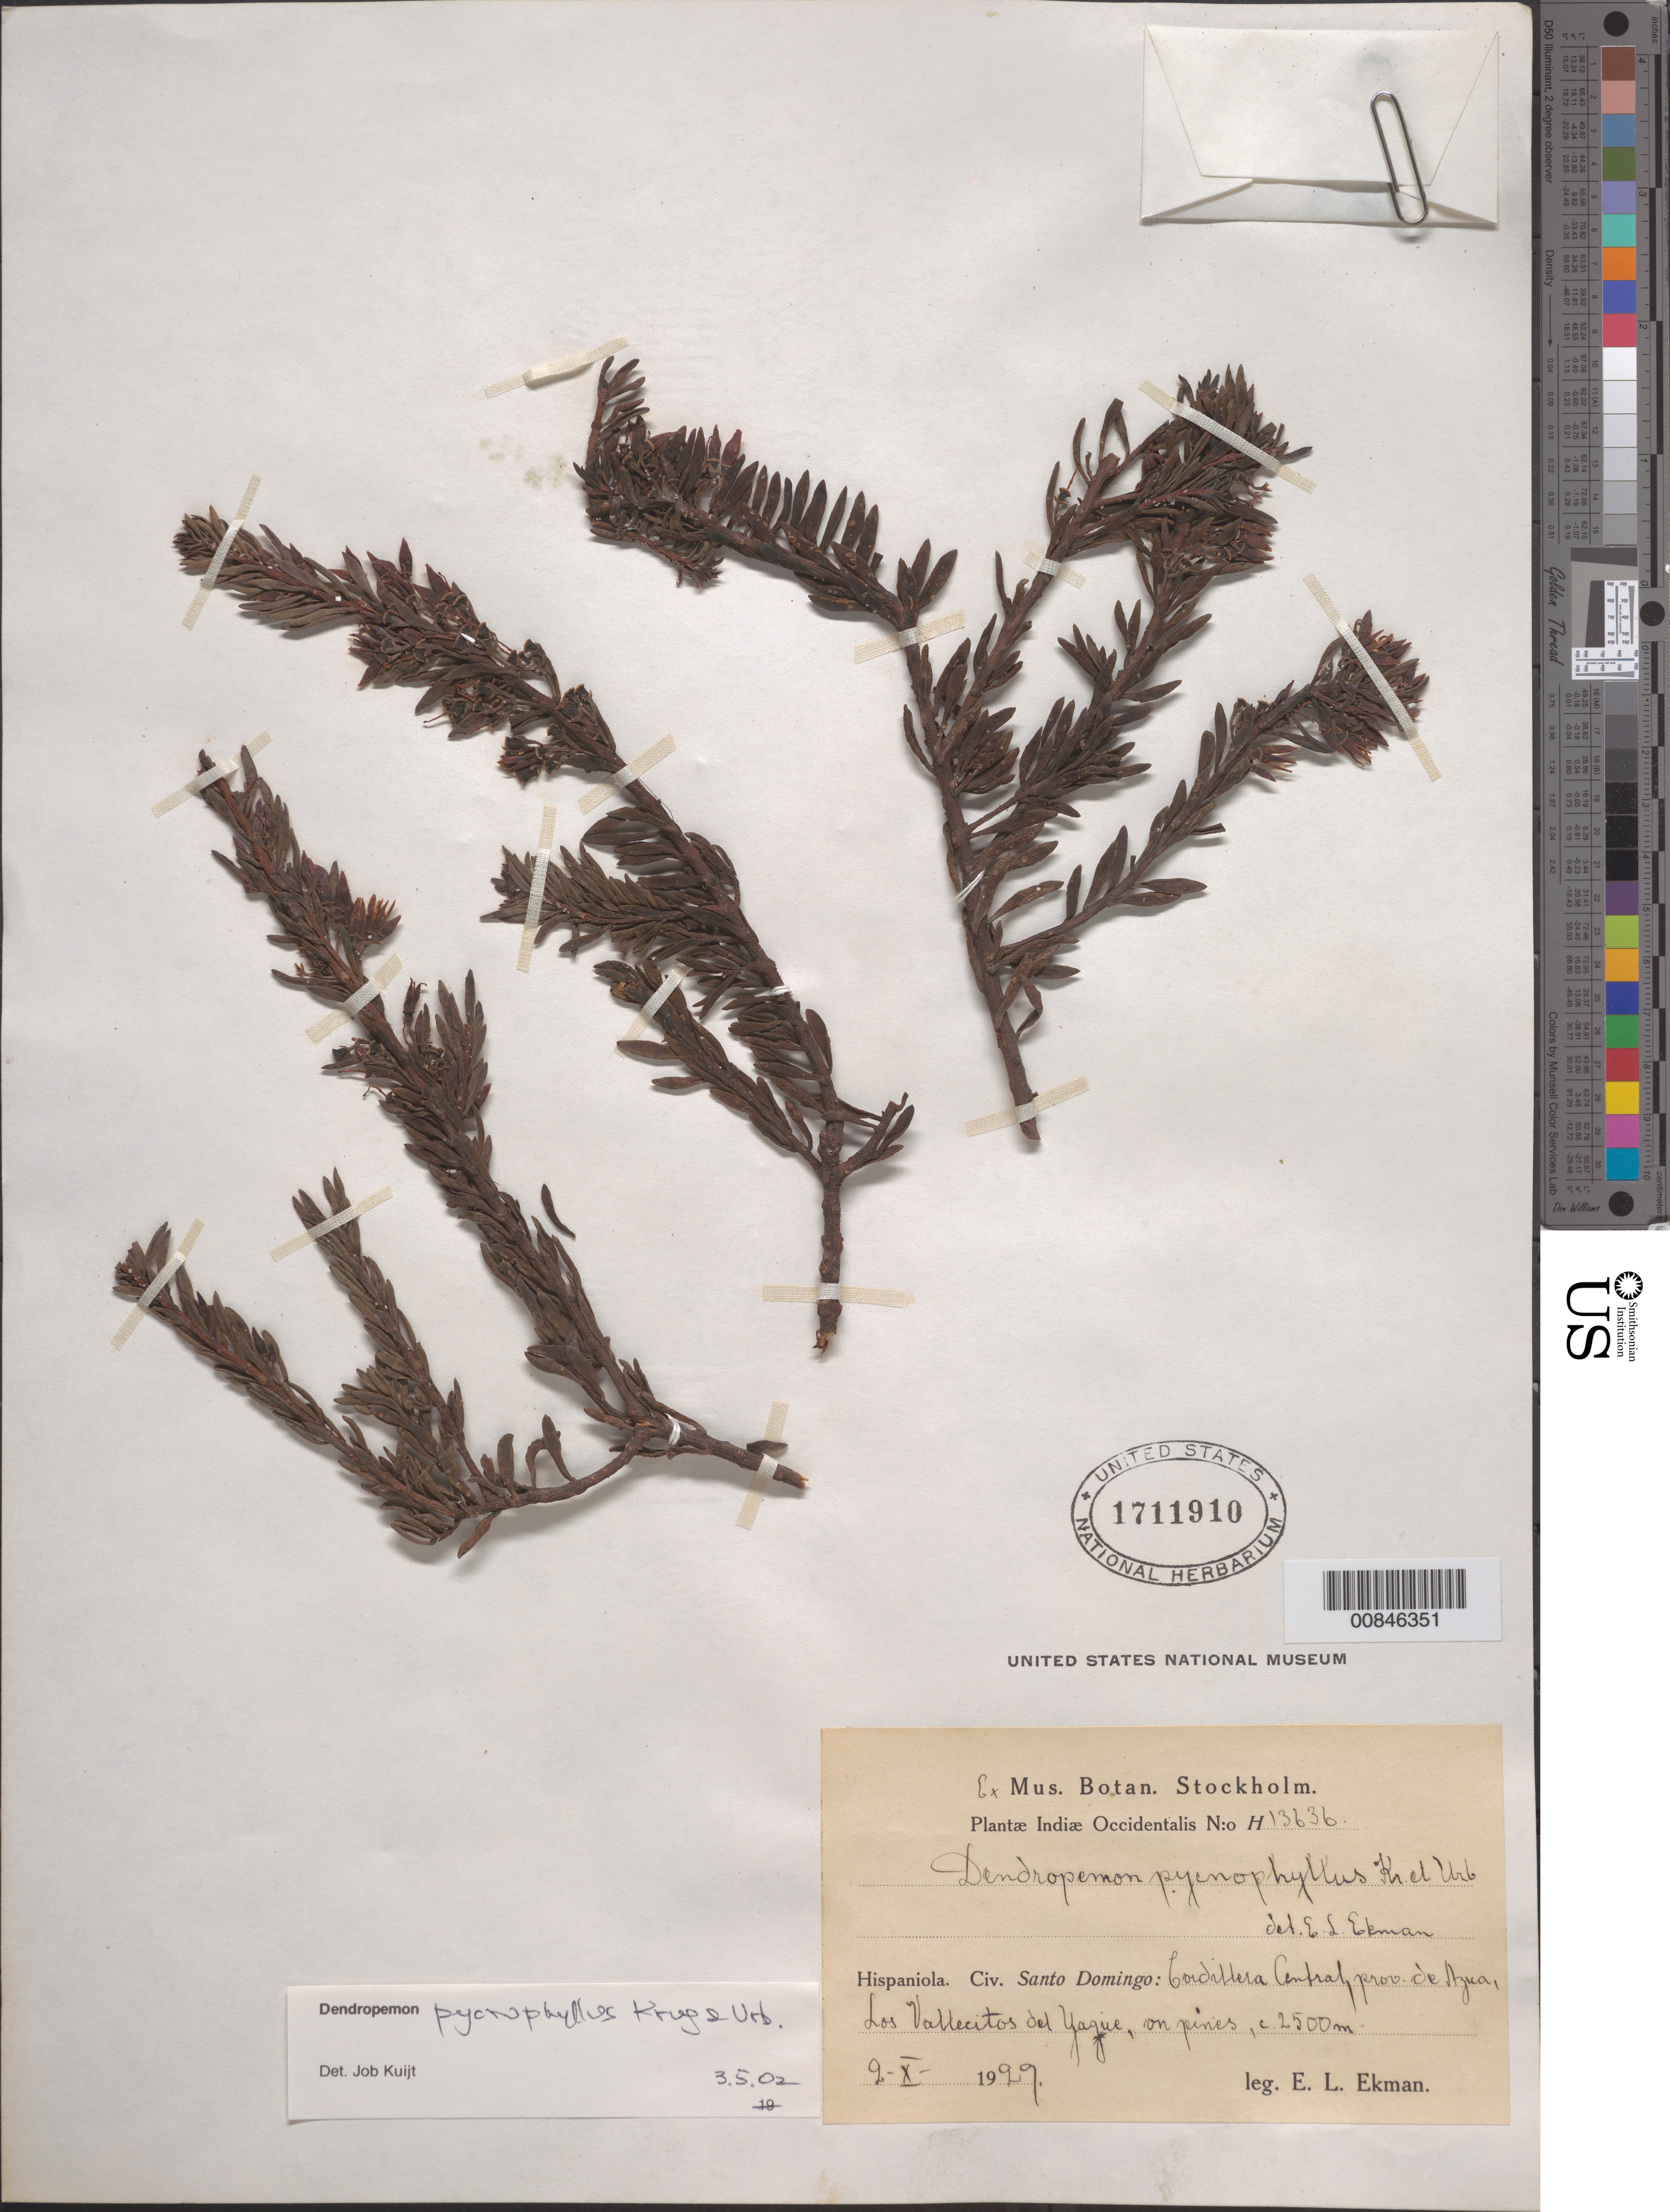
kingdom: Plantae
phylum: Tracheophyta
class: Magnoliopsida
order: Santalales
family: Loranthaceae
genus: Dendropemon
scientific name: Dendropemon pycnophyllus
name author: Krug & Urb.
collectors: E. L. Ekman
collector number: H 13636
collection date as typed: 02 Oct 1929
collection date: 1929-10-02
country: Dominican Republic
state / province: Azua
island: Hispaniola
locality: Cordillera Central, Los Vallecitos del Yaque.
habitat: On pines.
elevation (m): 2500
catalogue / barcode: US 1711910